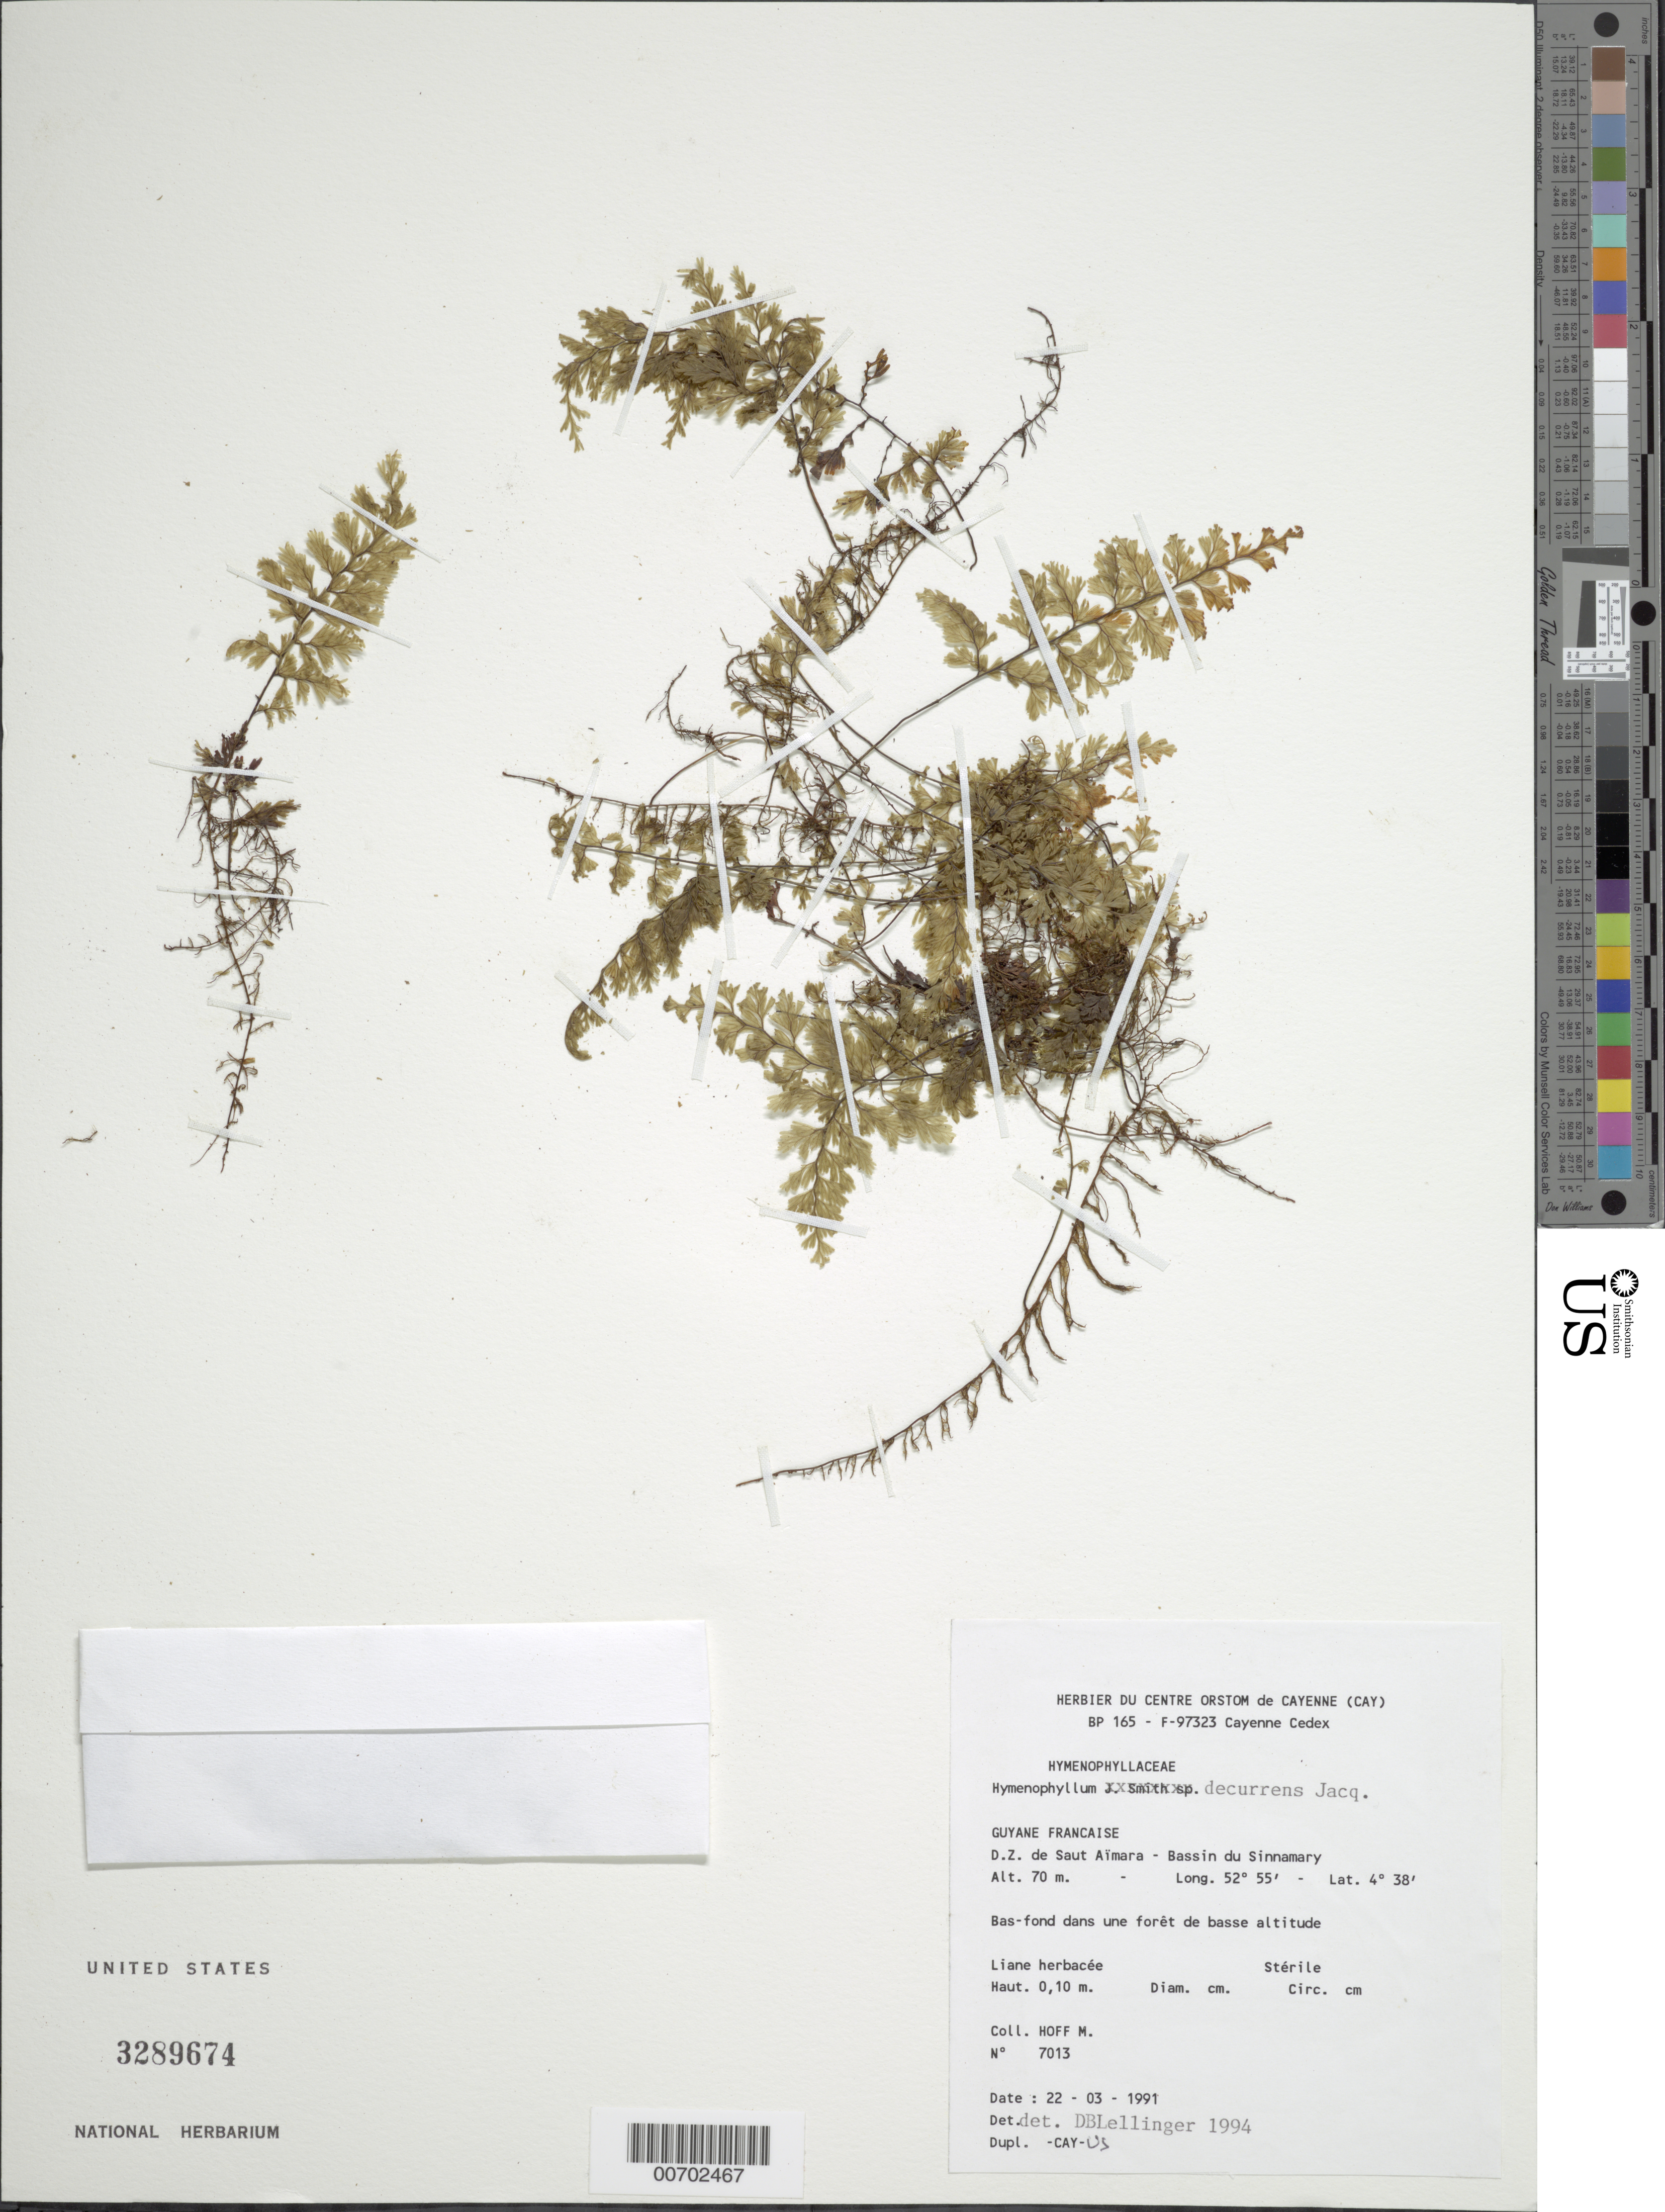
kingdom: Plantae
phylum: Tracheophyta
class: Polypodiopsida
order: Hymenophyllales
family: Hymenophyllaceae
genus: Hymenophyllum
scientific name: Hymenophyllum decurrens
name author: (Jacq.) Sw.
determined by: Lellinger, David B., (BOT), Smithsonian Institution - National Museum of Natural History (UNITED STATES)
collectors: M. Hoff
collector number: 7013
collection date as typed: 22-Mar-91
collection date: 1991-03-22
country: French Guiana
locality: Saut Aïmara, Bassin du Sinnamary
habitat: Bas-fond dans une forêt de basse altitude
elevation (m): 70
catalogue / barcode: US 3289674